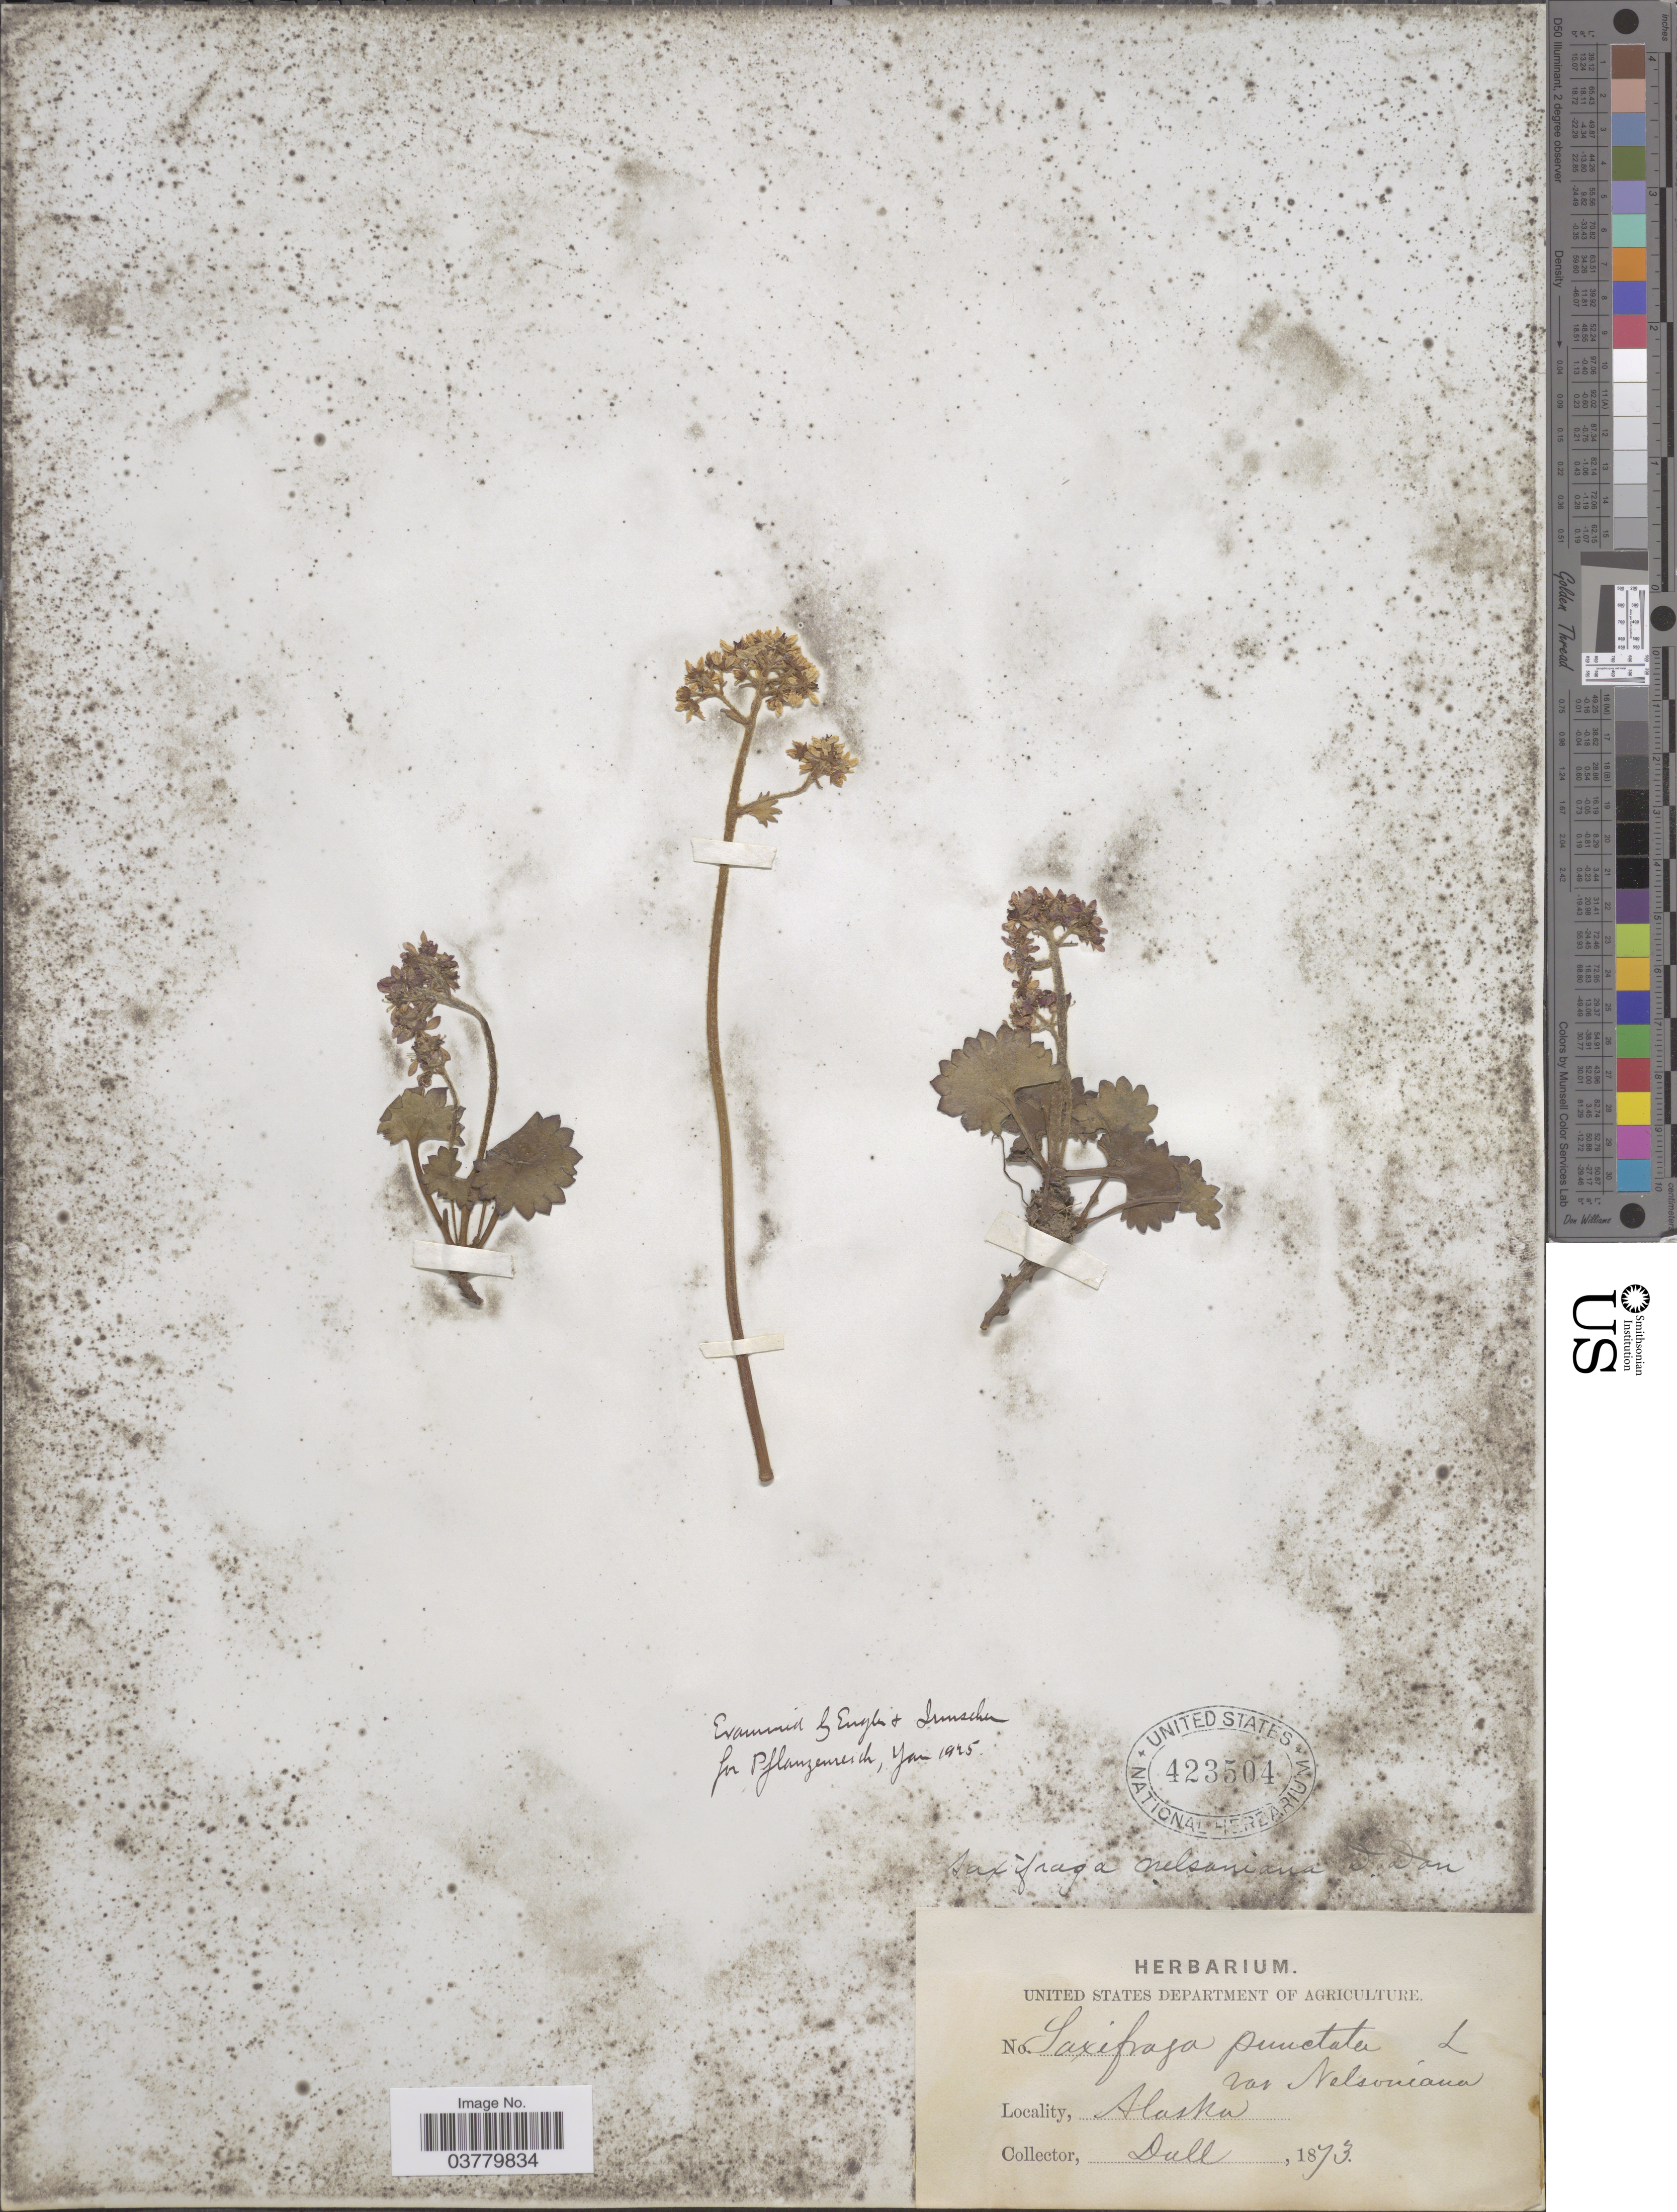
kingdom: Plantae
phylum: Tracheophyta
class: Magnoliopsida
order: Saxifragales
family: Saxifragaceae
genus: Micranthes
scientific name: Micranthes nelsoniana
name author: (D. Don) Small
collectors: -. Dull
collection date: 1873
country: United States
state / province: Alaska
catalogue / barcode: US 423504